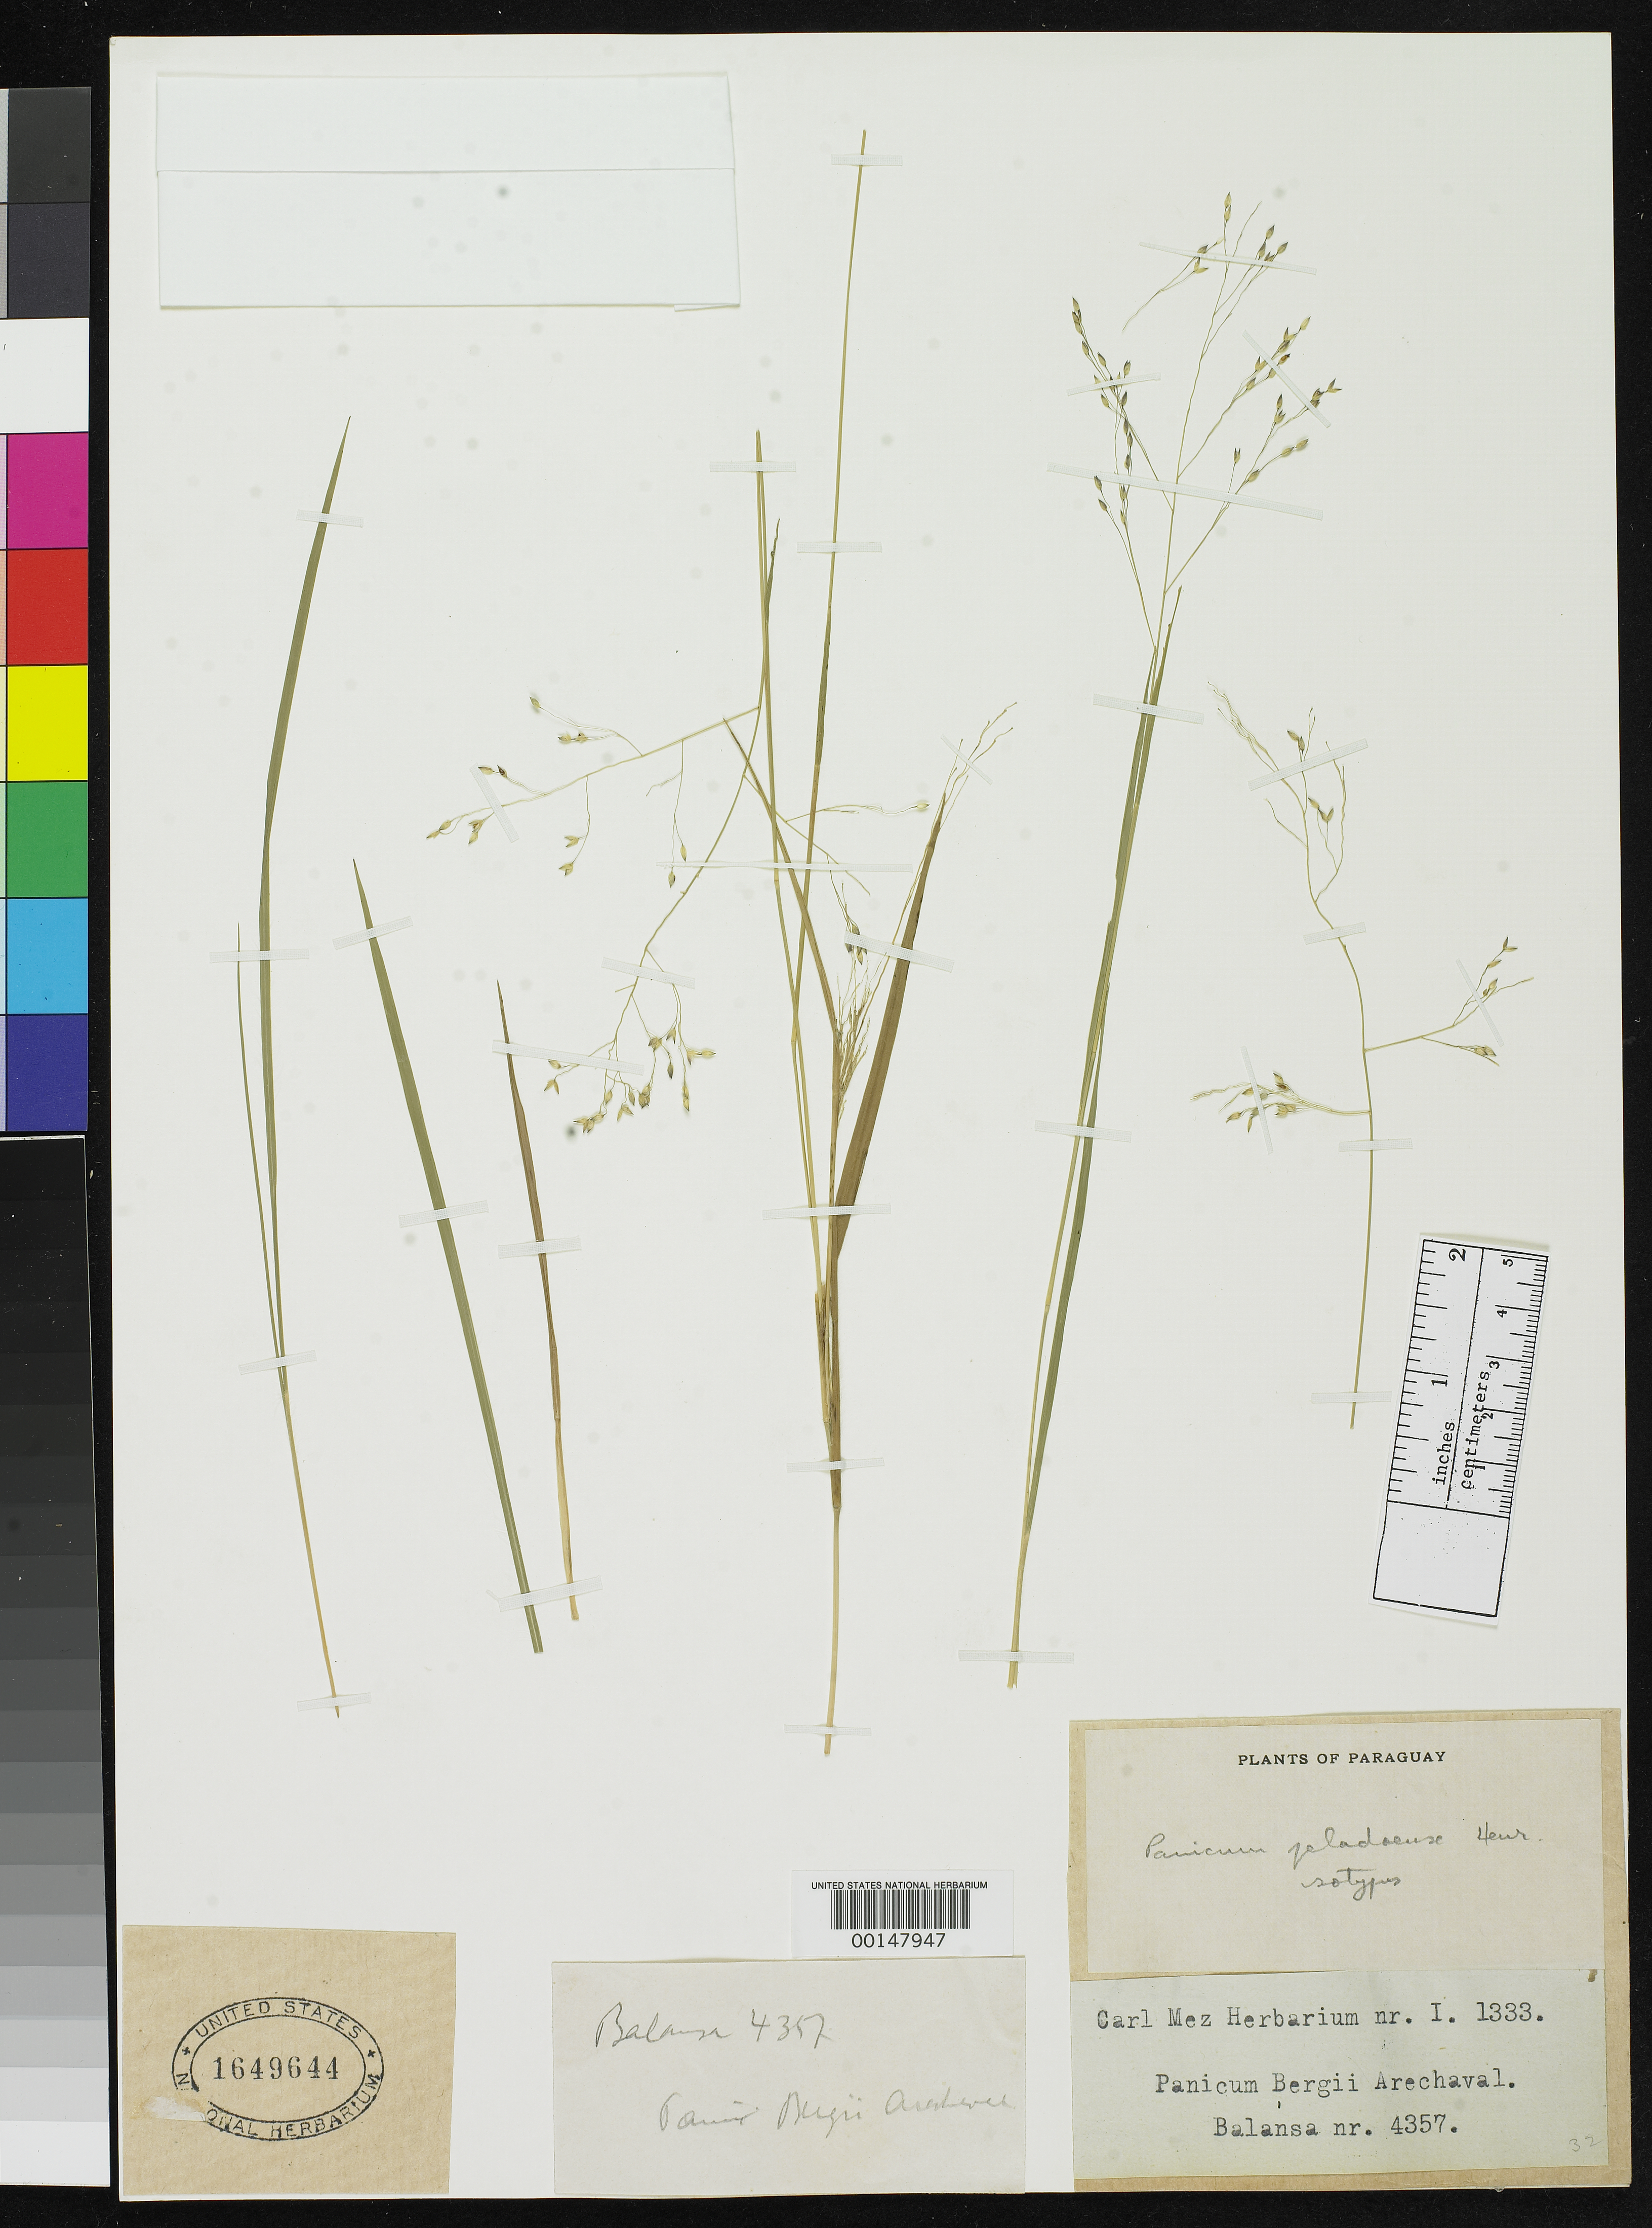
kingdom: Plantae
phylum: Tracheophyta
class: Liliopsida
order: Poales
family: Poaceae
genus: Panicum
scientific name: Panicum peladoense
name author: Henr.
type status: Isotype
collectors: B. Balansa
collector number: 4357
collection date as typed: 03 Apr 1883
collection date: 1883-04-03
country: Paraguay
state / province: Paraguarí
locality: Cerro Pelado near Paraguari.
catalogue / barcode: US 1649644